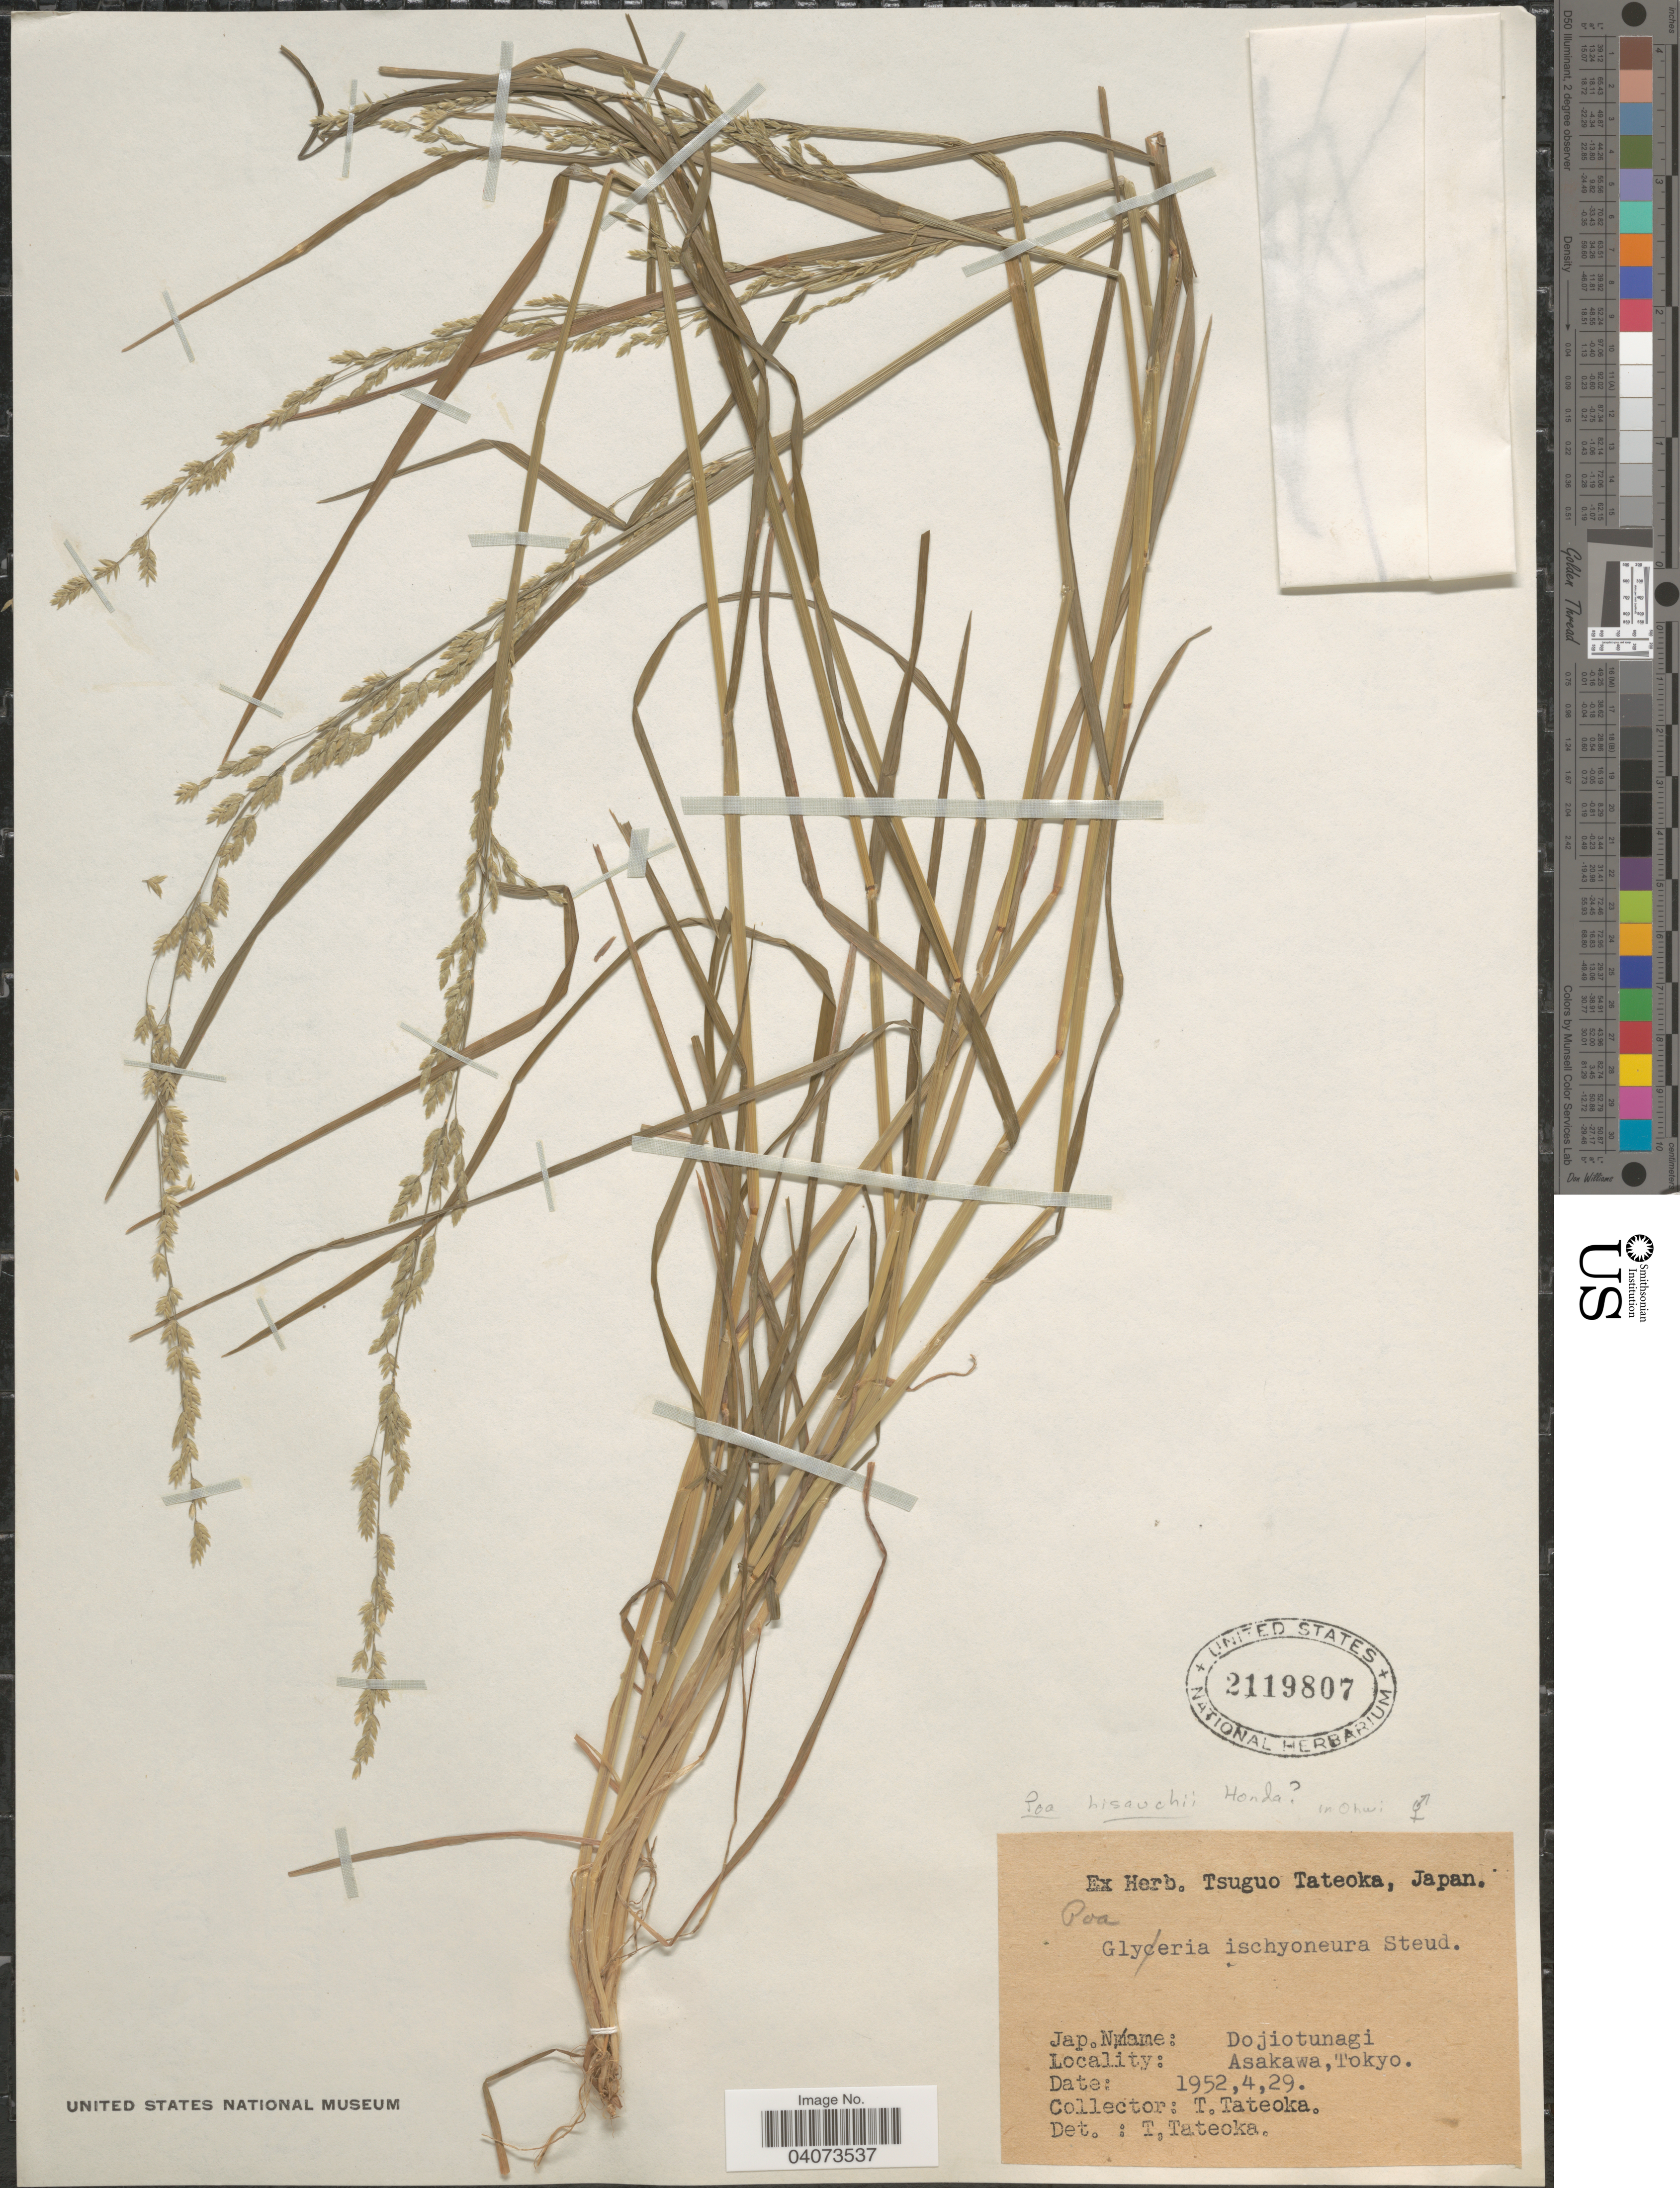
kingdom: Plantae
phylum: Tracheophyta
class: Liliopsida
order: Poales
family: Poaceae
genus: Poa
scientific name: Poa hisauchii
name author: Honda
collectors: T. Tateoka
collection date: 1952-04-29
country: Japan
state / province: Tokyo, Federal City of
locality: Asakawa.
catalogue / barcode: US 2119807